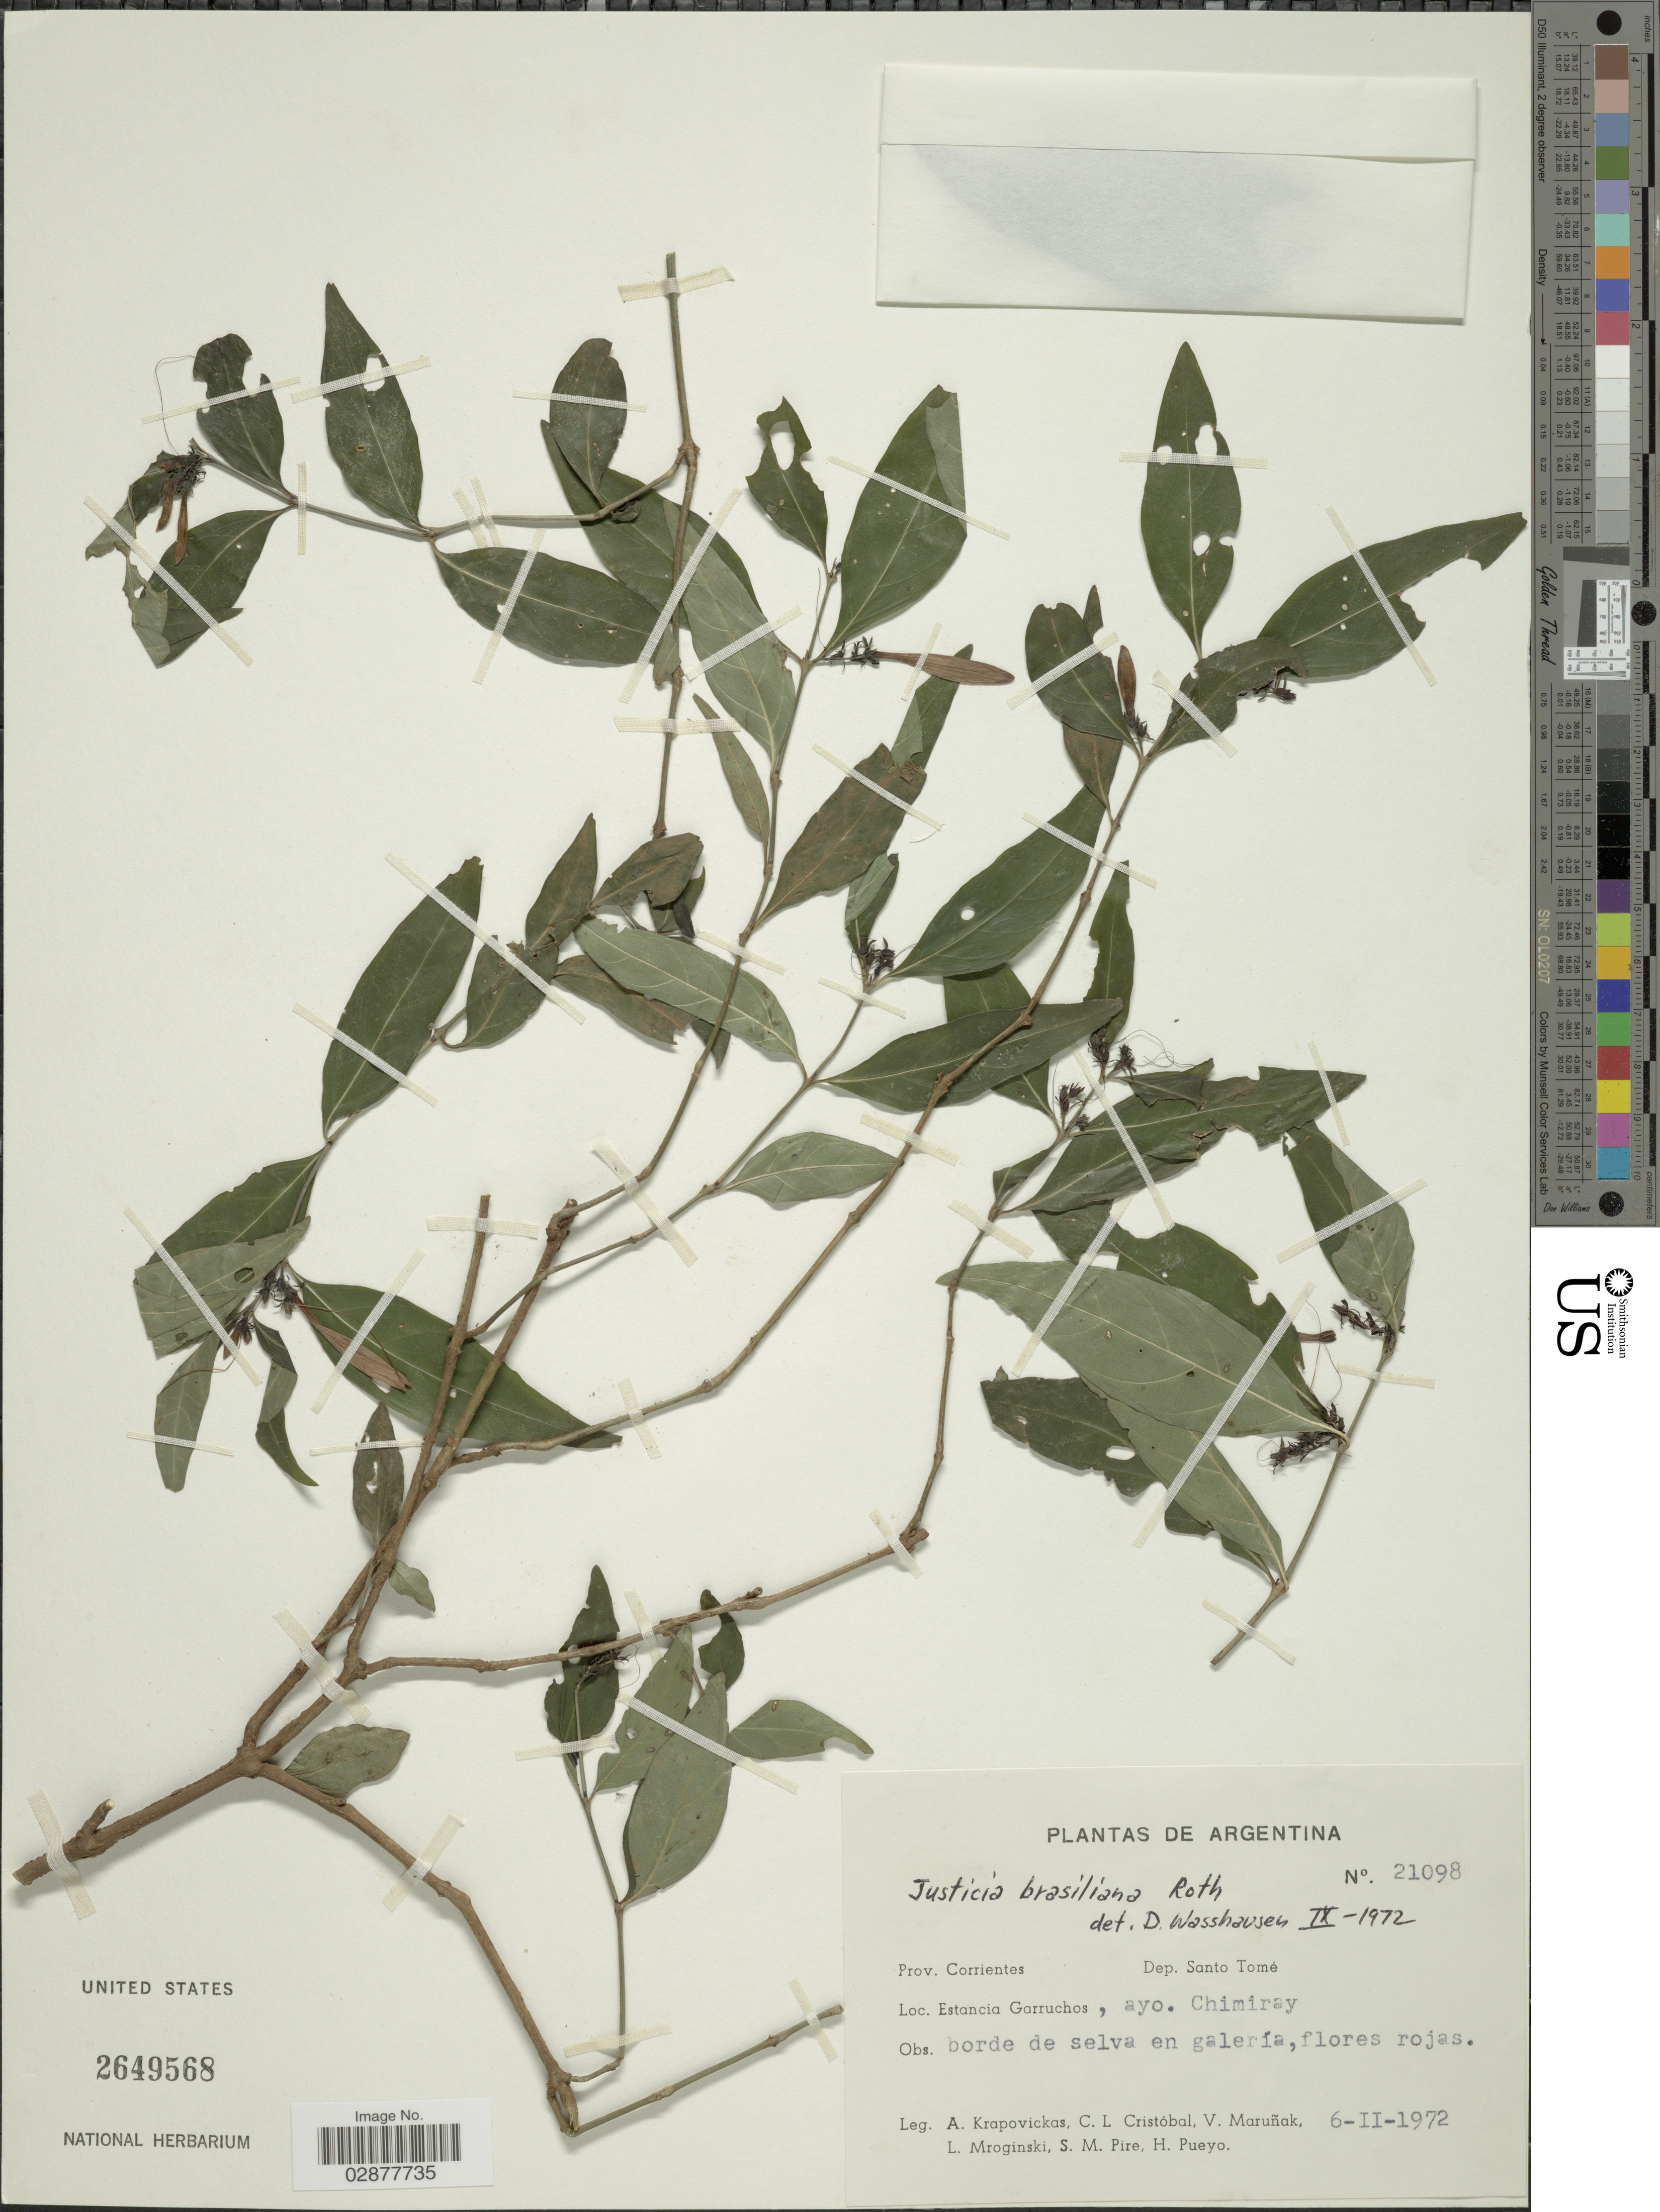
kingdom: Plantae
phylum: Tracheophyta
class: Magnoliopsida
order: Lamiales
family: Acanthaceae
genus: Justicia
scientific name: Justicia brasiliana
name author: Roth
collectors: A. Krapovickas, C. L. Cristóbal, V. Maruñak, L. Mroginski & et al.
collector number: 21098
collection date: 1972-02-06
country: Argentina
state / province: Corrientes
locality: Prov. Corrientes, Dep. Santo Tomé. Estancia Garruchos, ayo. Chimiray.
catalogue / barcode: US 2649568